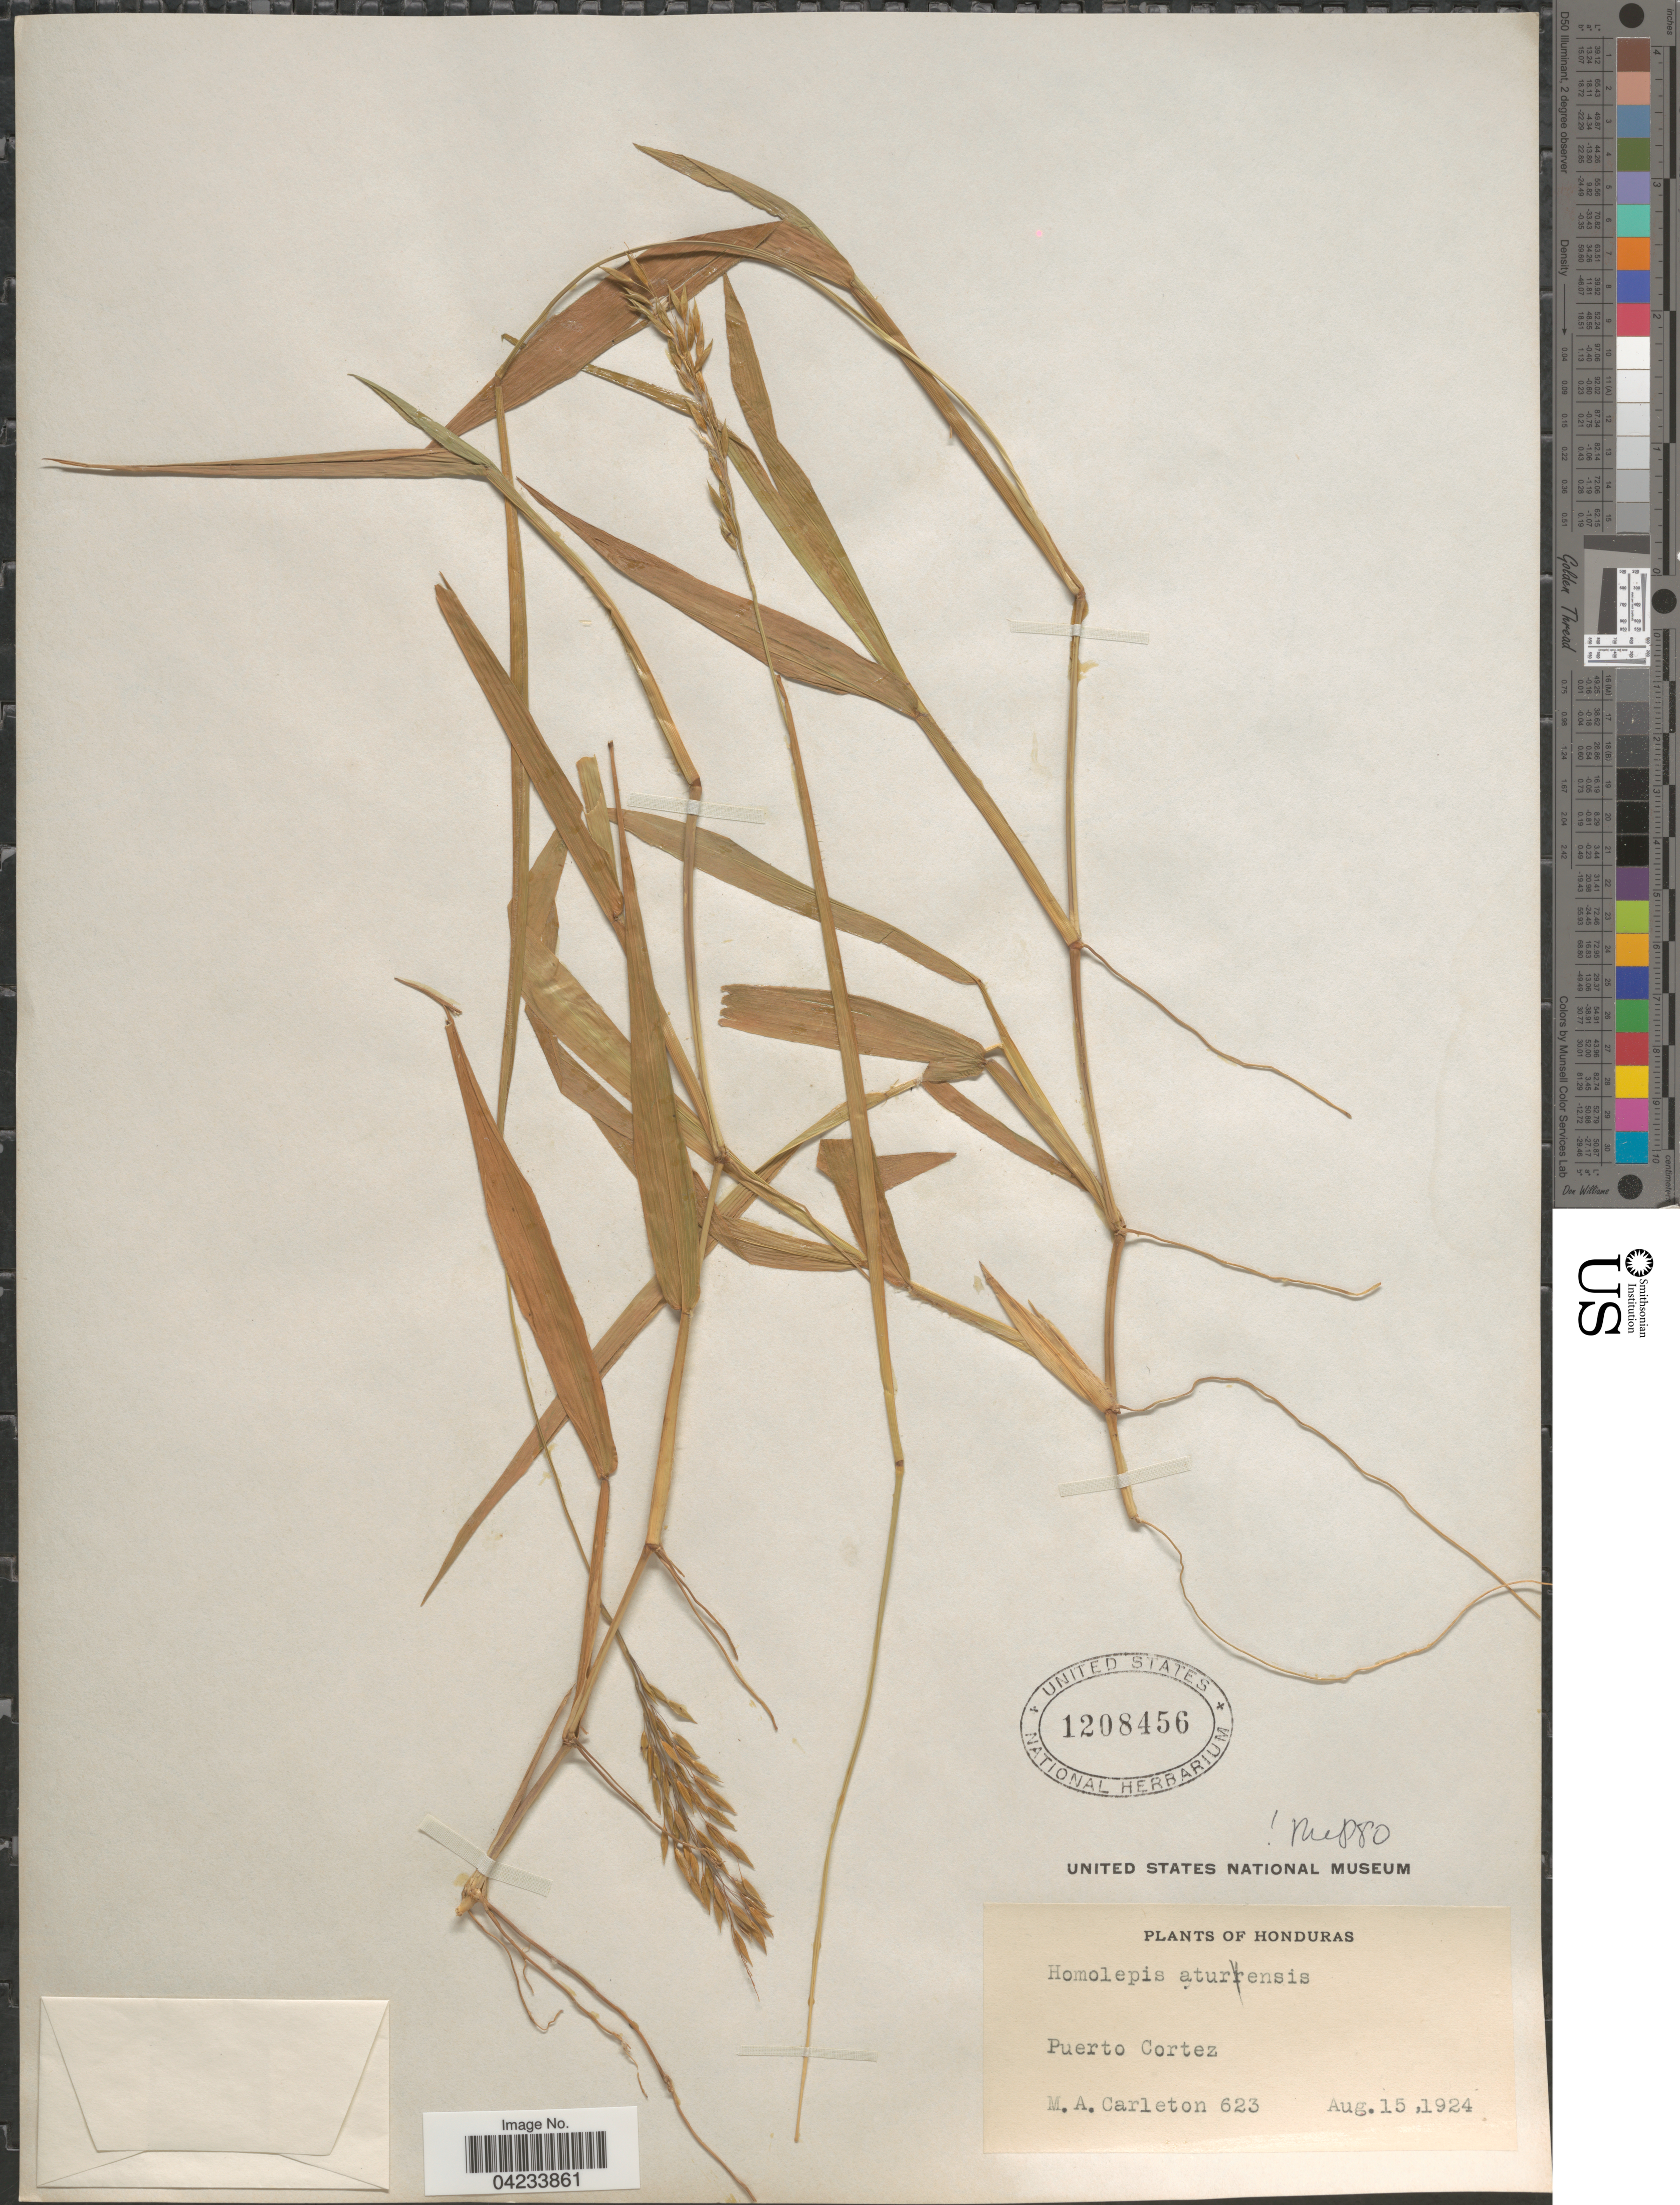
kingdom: Plantae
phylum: Tracheophyta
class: Liliopsida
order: Poales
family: Poaceae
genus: Homolepis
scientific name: Homolepis aturensis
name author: (Kunth) Chase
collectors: M. A. Carleton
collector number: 623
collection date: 1924-08-15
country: Honduras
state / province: Cortes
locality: Puerto Cortez.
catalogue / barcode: US 1208456